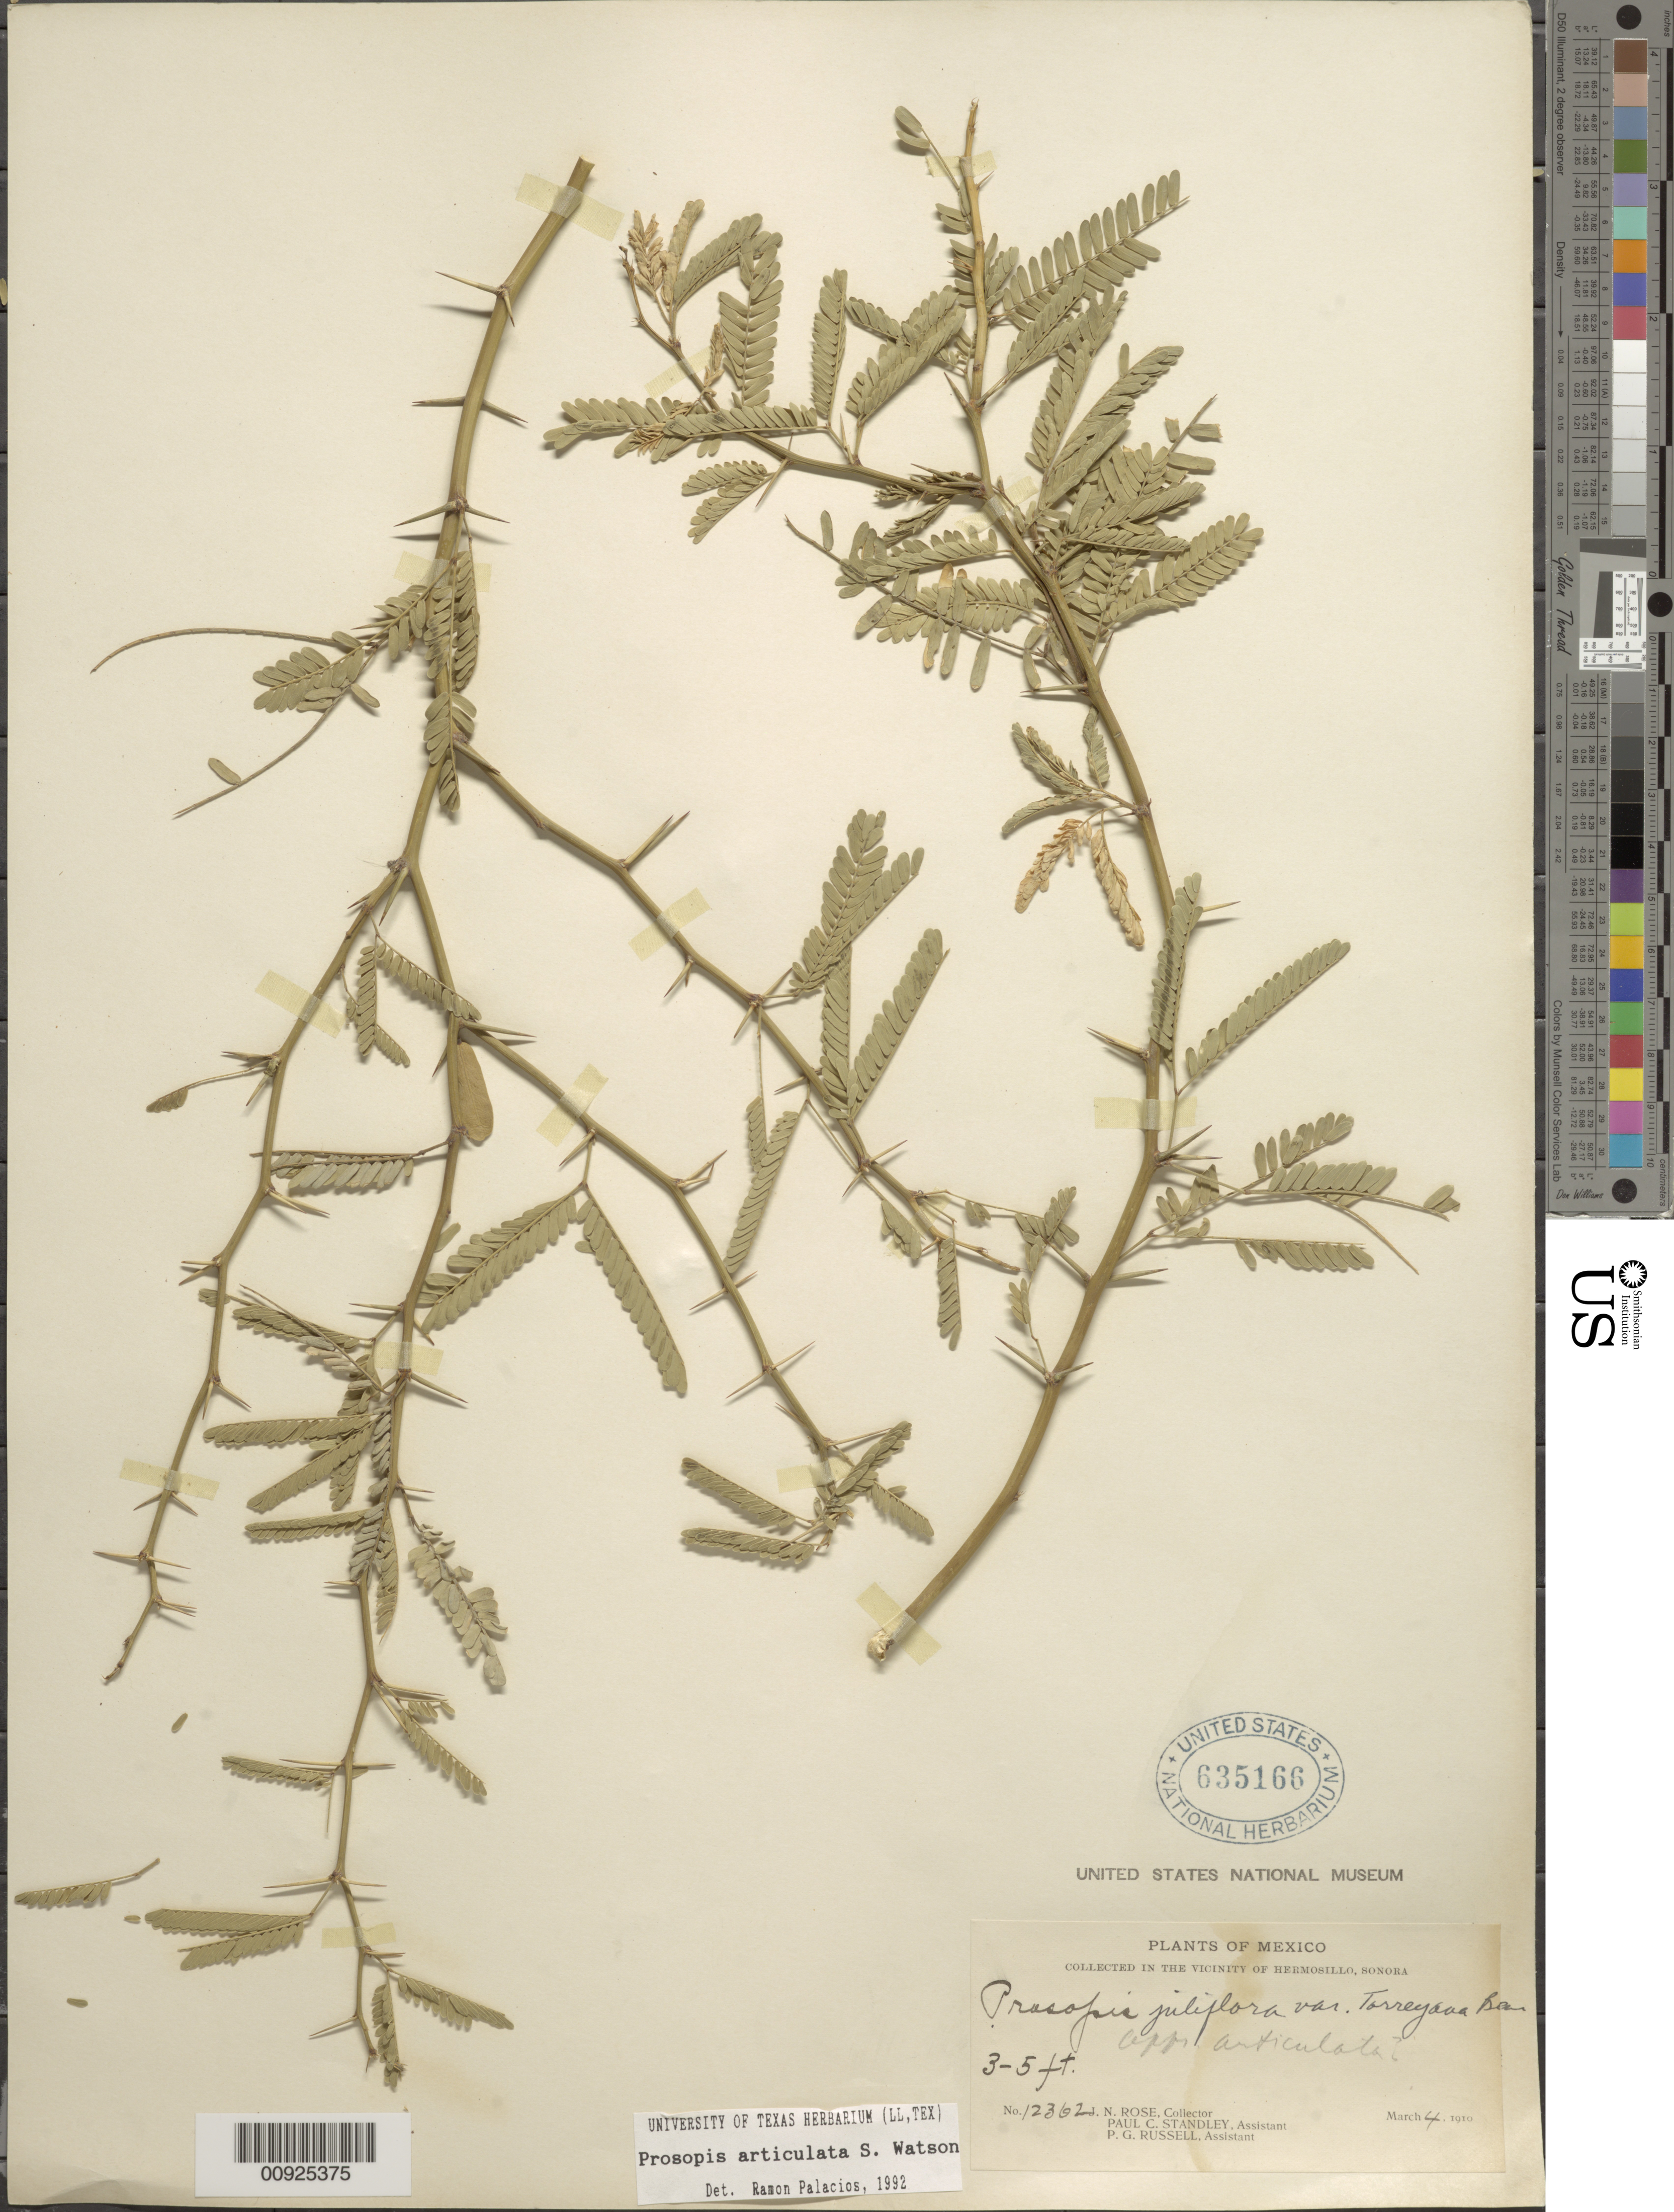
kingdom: Plantae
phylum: Tracheophyta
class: Magnoliopsida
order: Fabales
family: Fabaceae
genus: Neltuma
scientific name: Neltuma articulata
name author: (S. Watson) Britton & Rose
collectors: J. N. Rose, P. C. Standley & P. G. Russell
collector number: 12362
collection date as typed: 04 Mar 1910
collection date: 1910-03-04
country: Mexico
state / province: Sonora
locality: In the vicinity of Hermosillo, Sonora.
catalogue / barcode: US 635166